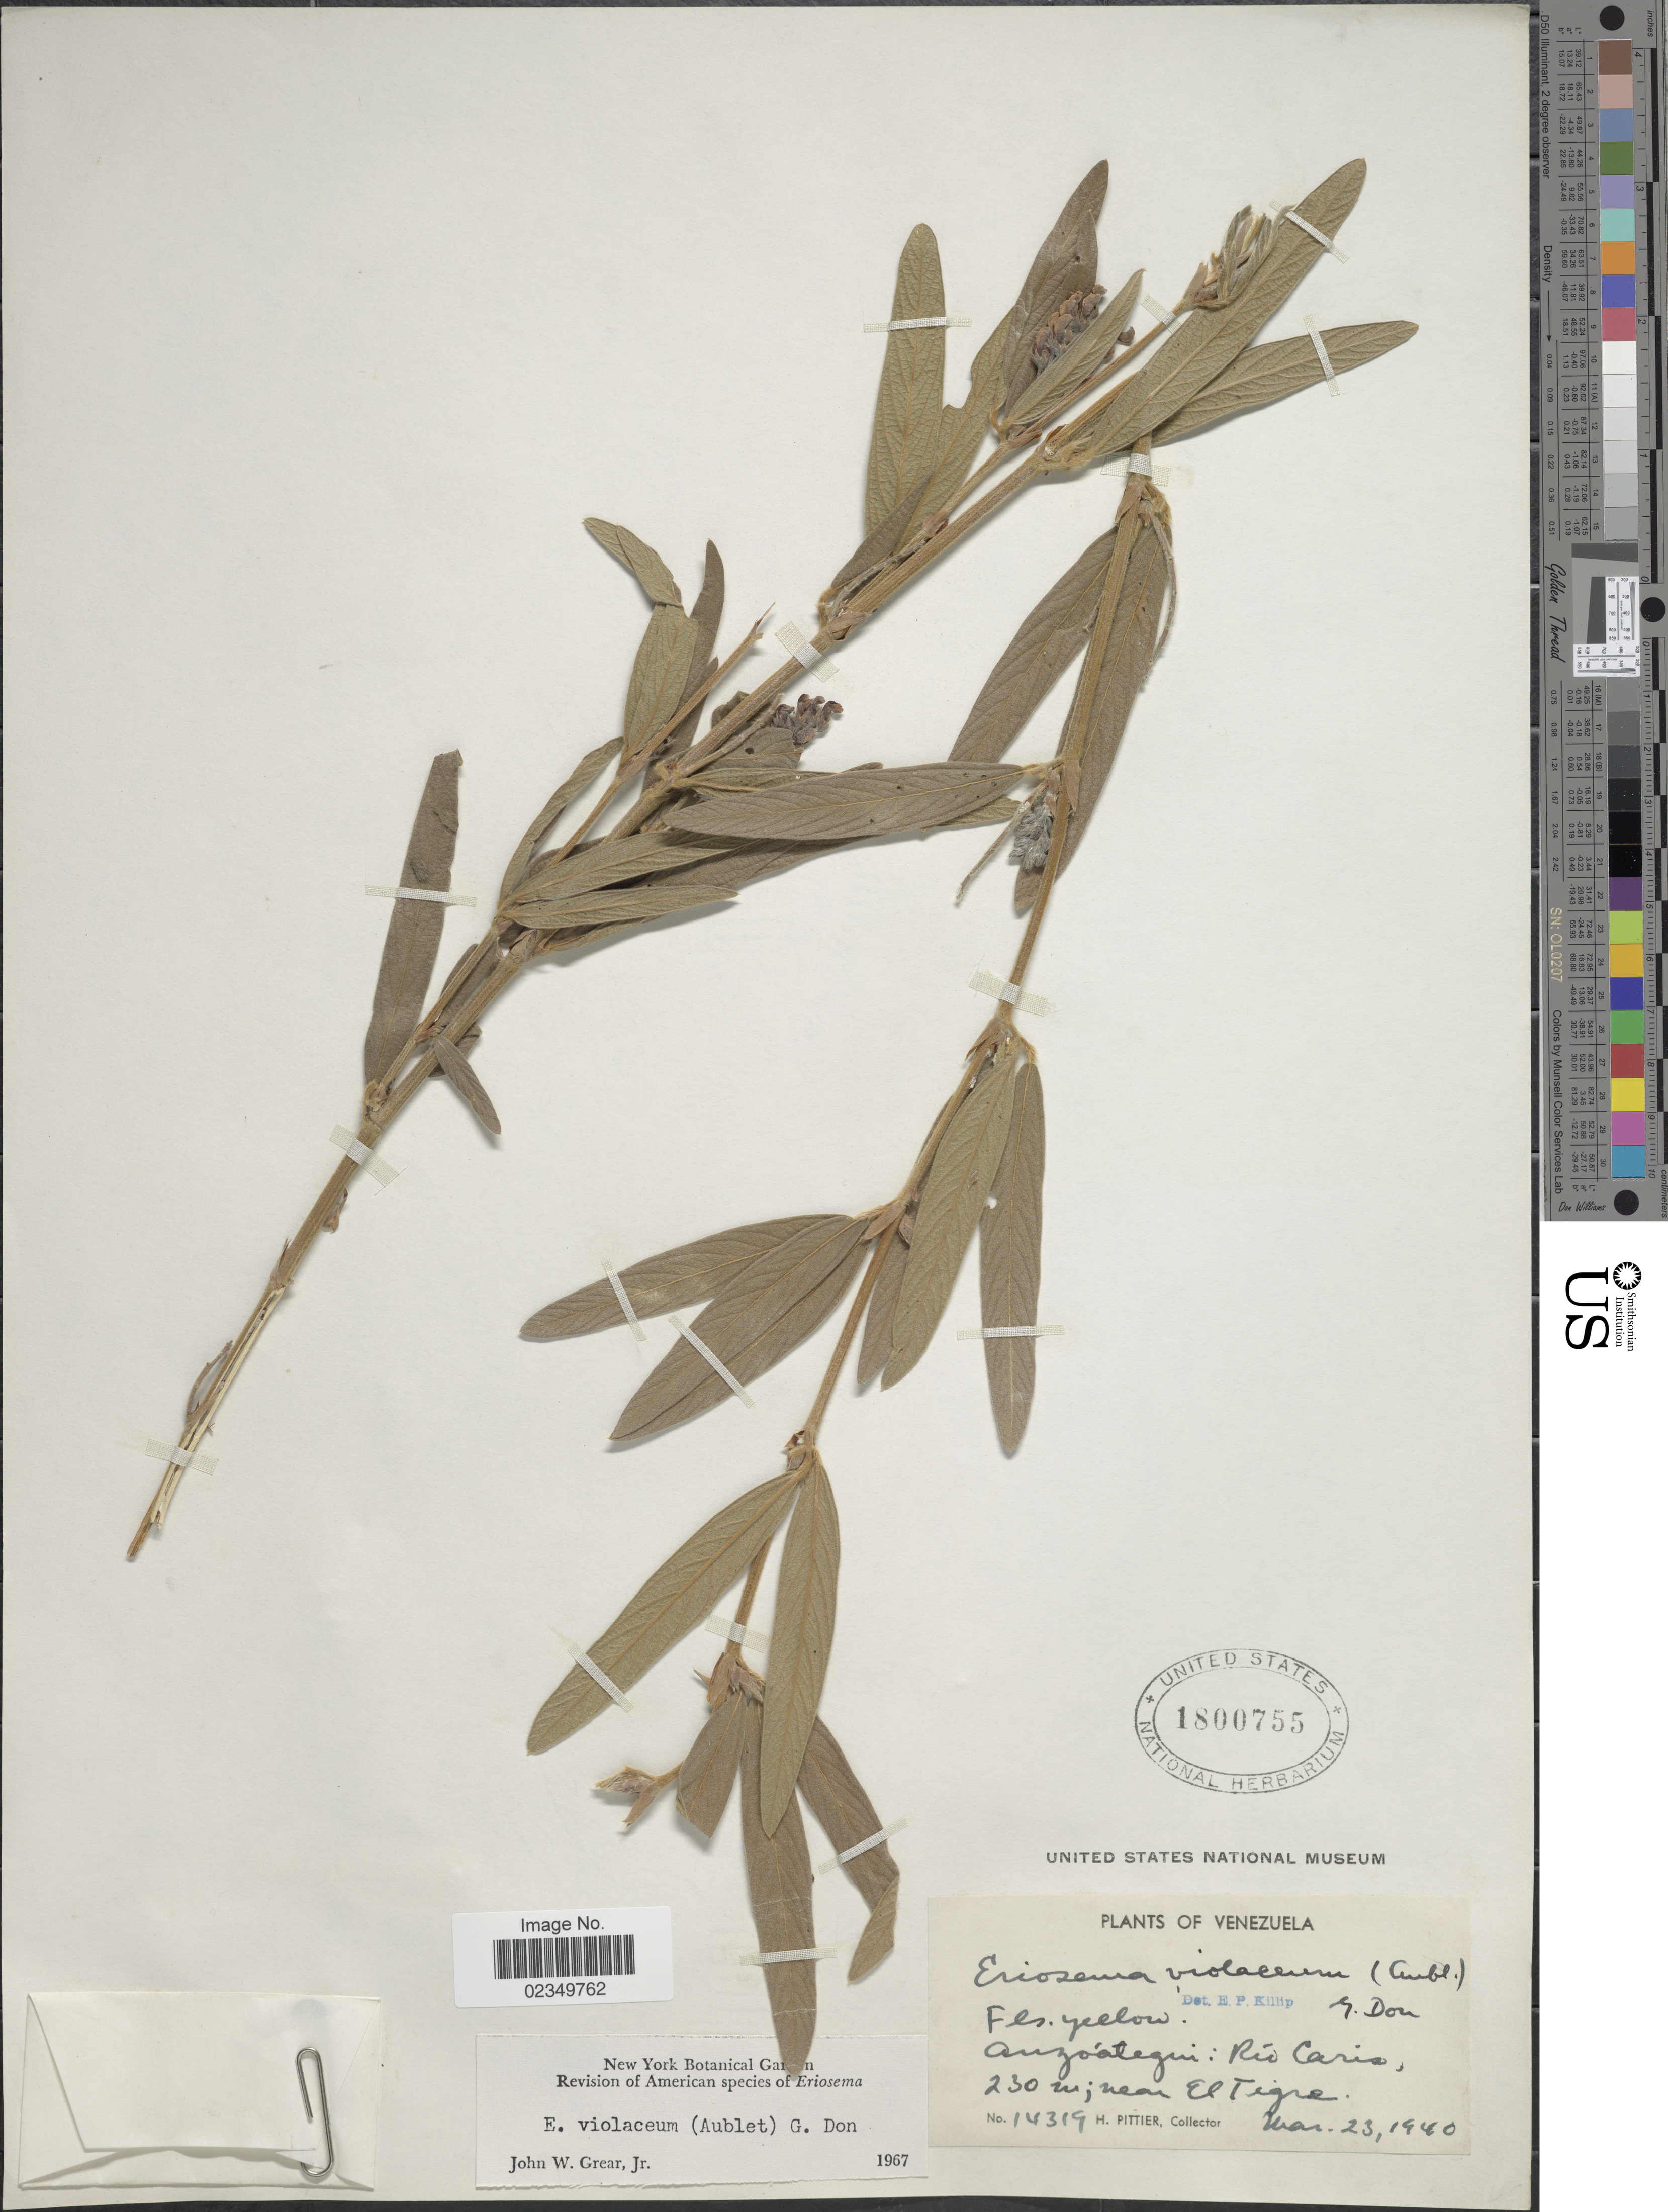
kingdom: Plantae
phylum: Tracheophyta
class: Magnoliopsida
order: Fabales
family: Fabaceae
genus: Eriosema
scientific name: Eriosema violaceum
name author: (Aubl.) G. Don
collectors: H. F. Pittier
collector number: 14319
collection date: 1940-03-23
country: Venezuela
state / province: Anzoategui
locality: Rio Caris [Caris River], near El Tigre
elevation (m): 230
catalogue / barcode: US 1800755